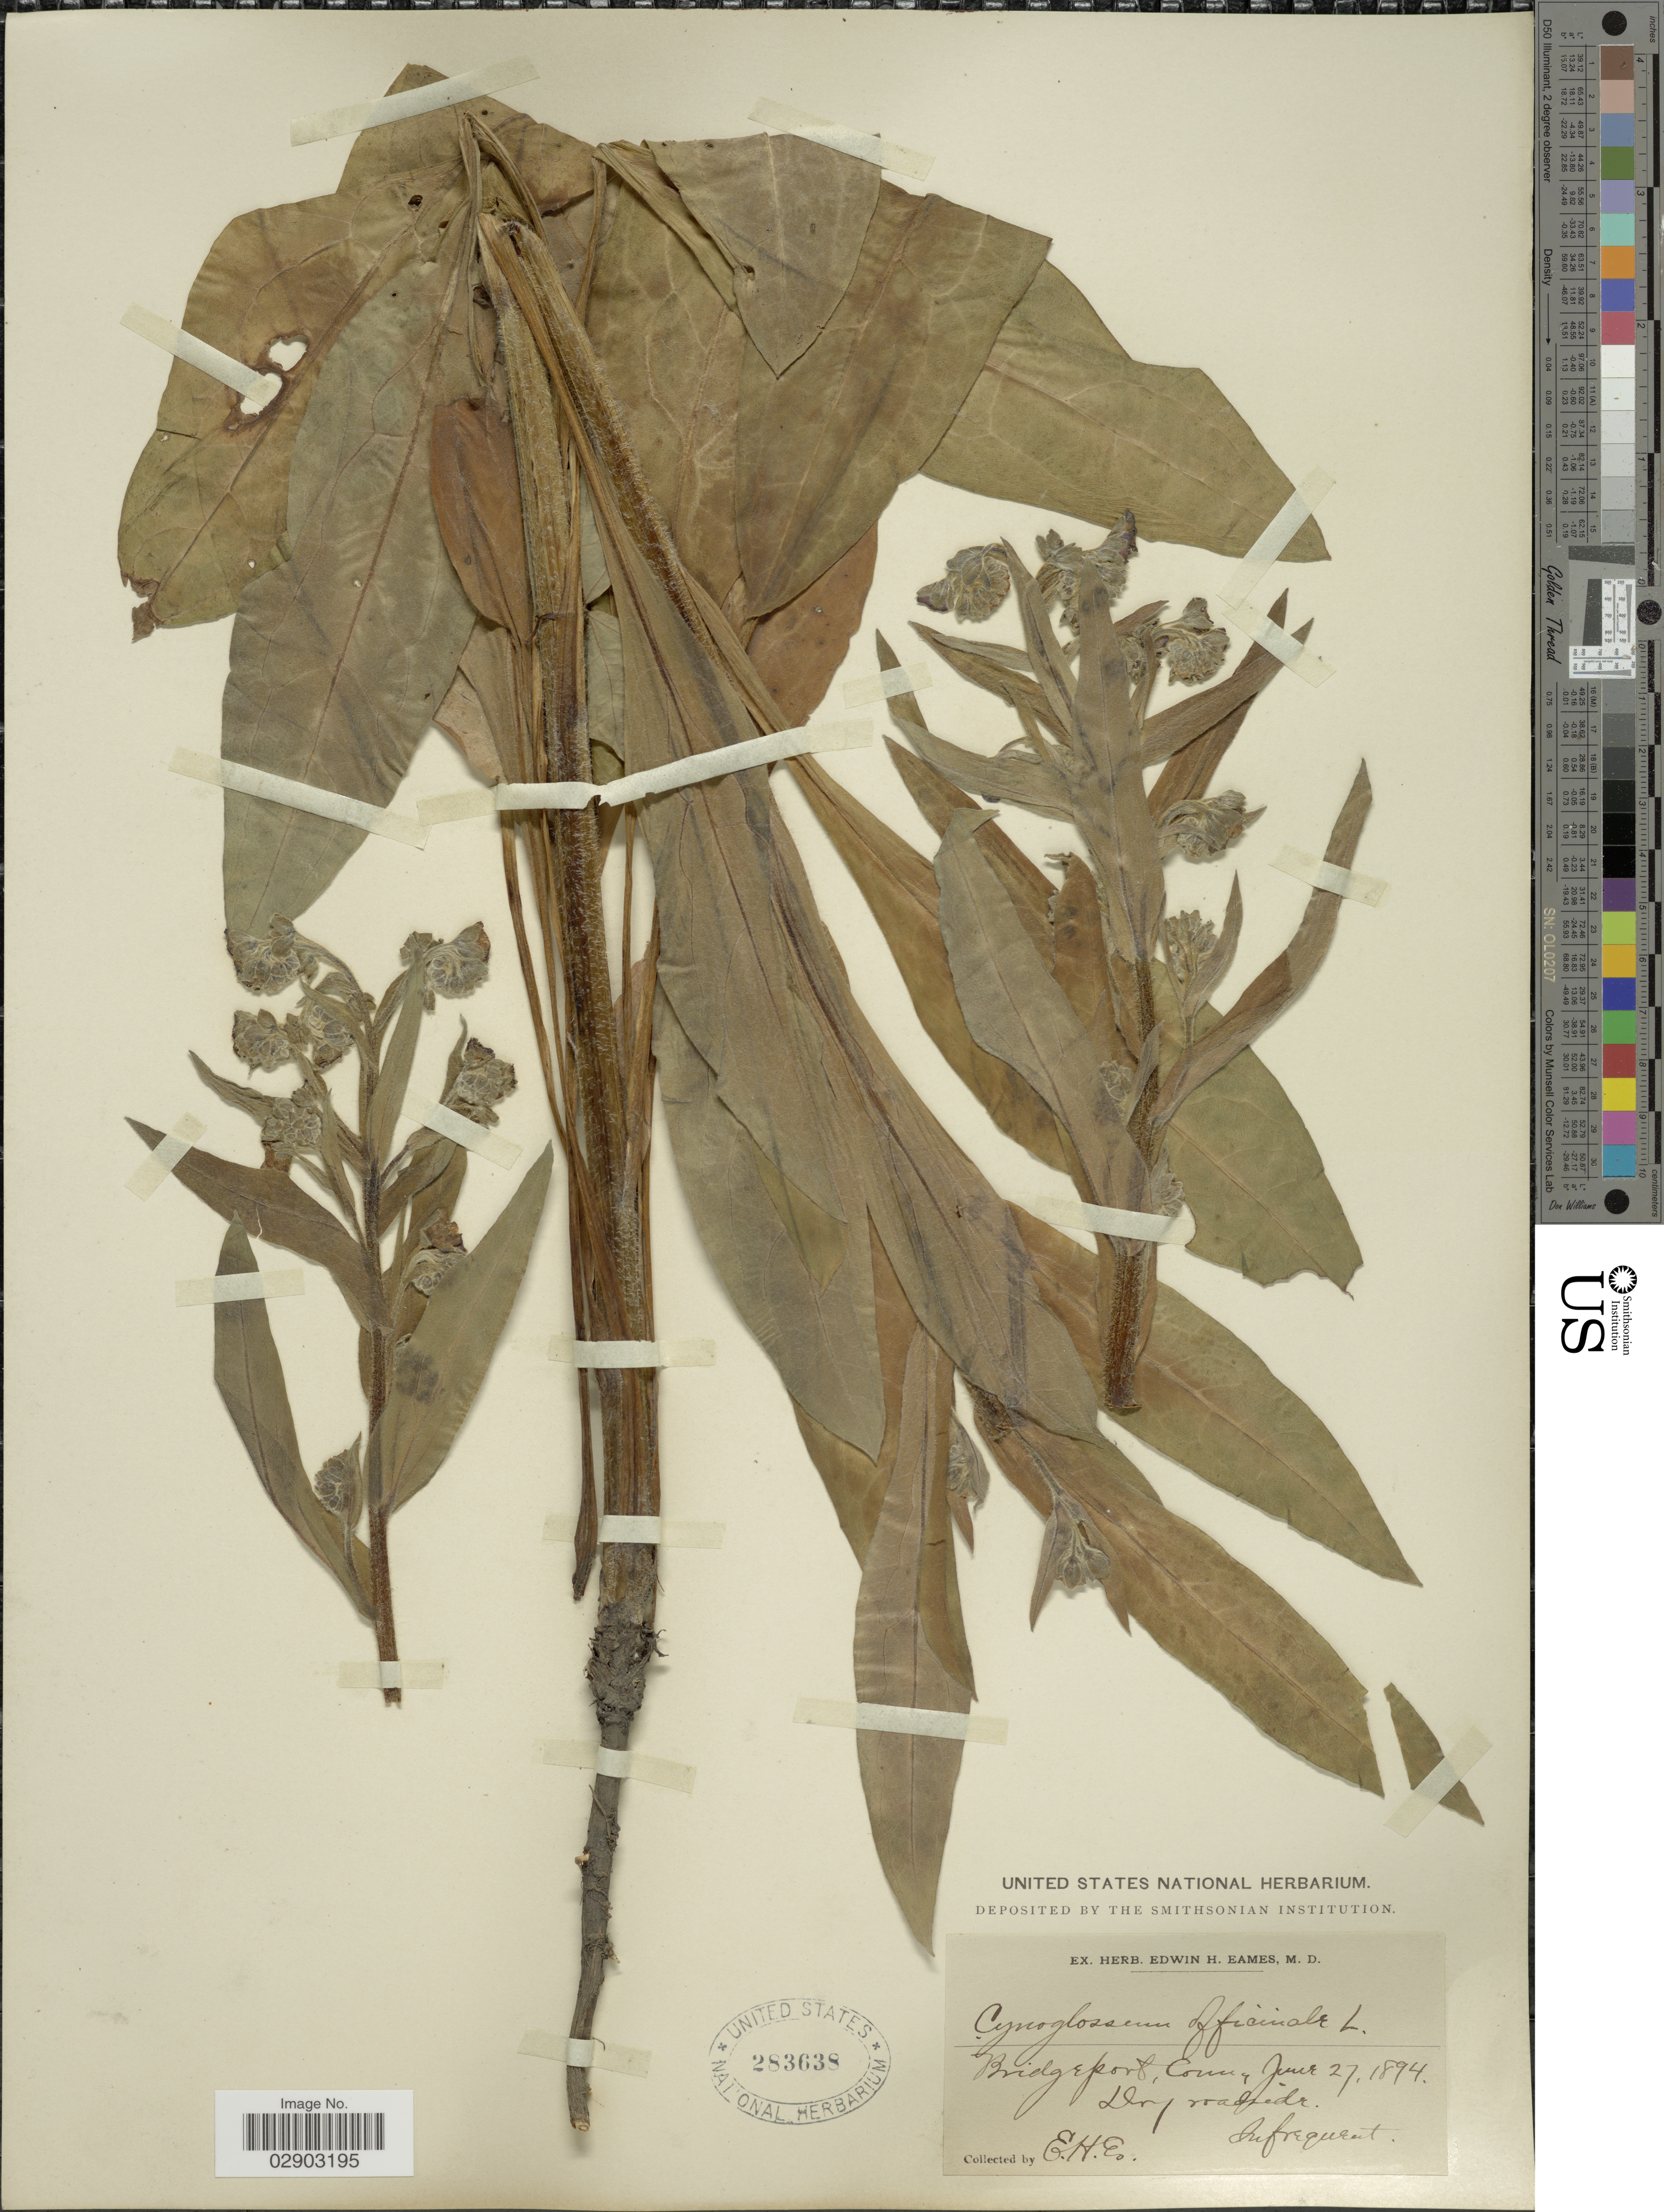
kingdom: Plantae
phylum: Tracheophyta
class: Magnoliopsida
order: Boraginales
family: Boraginaceae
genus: Cynoglossum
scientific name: Cynoglossum officinale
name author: L.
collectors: E. H. Eames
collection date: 1894-06-27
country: United States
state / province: Connecticut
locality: Bridgeport, Conn.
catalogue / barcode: US 283638